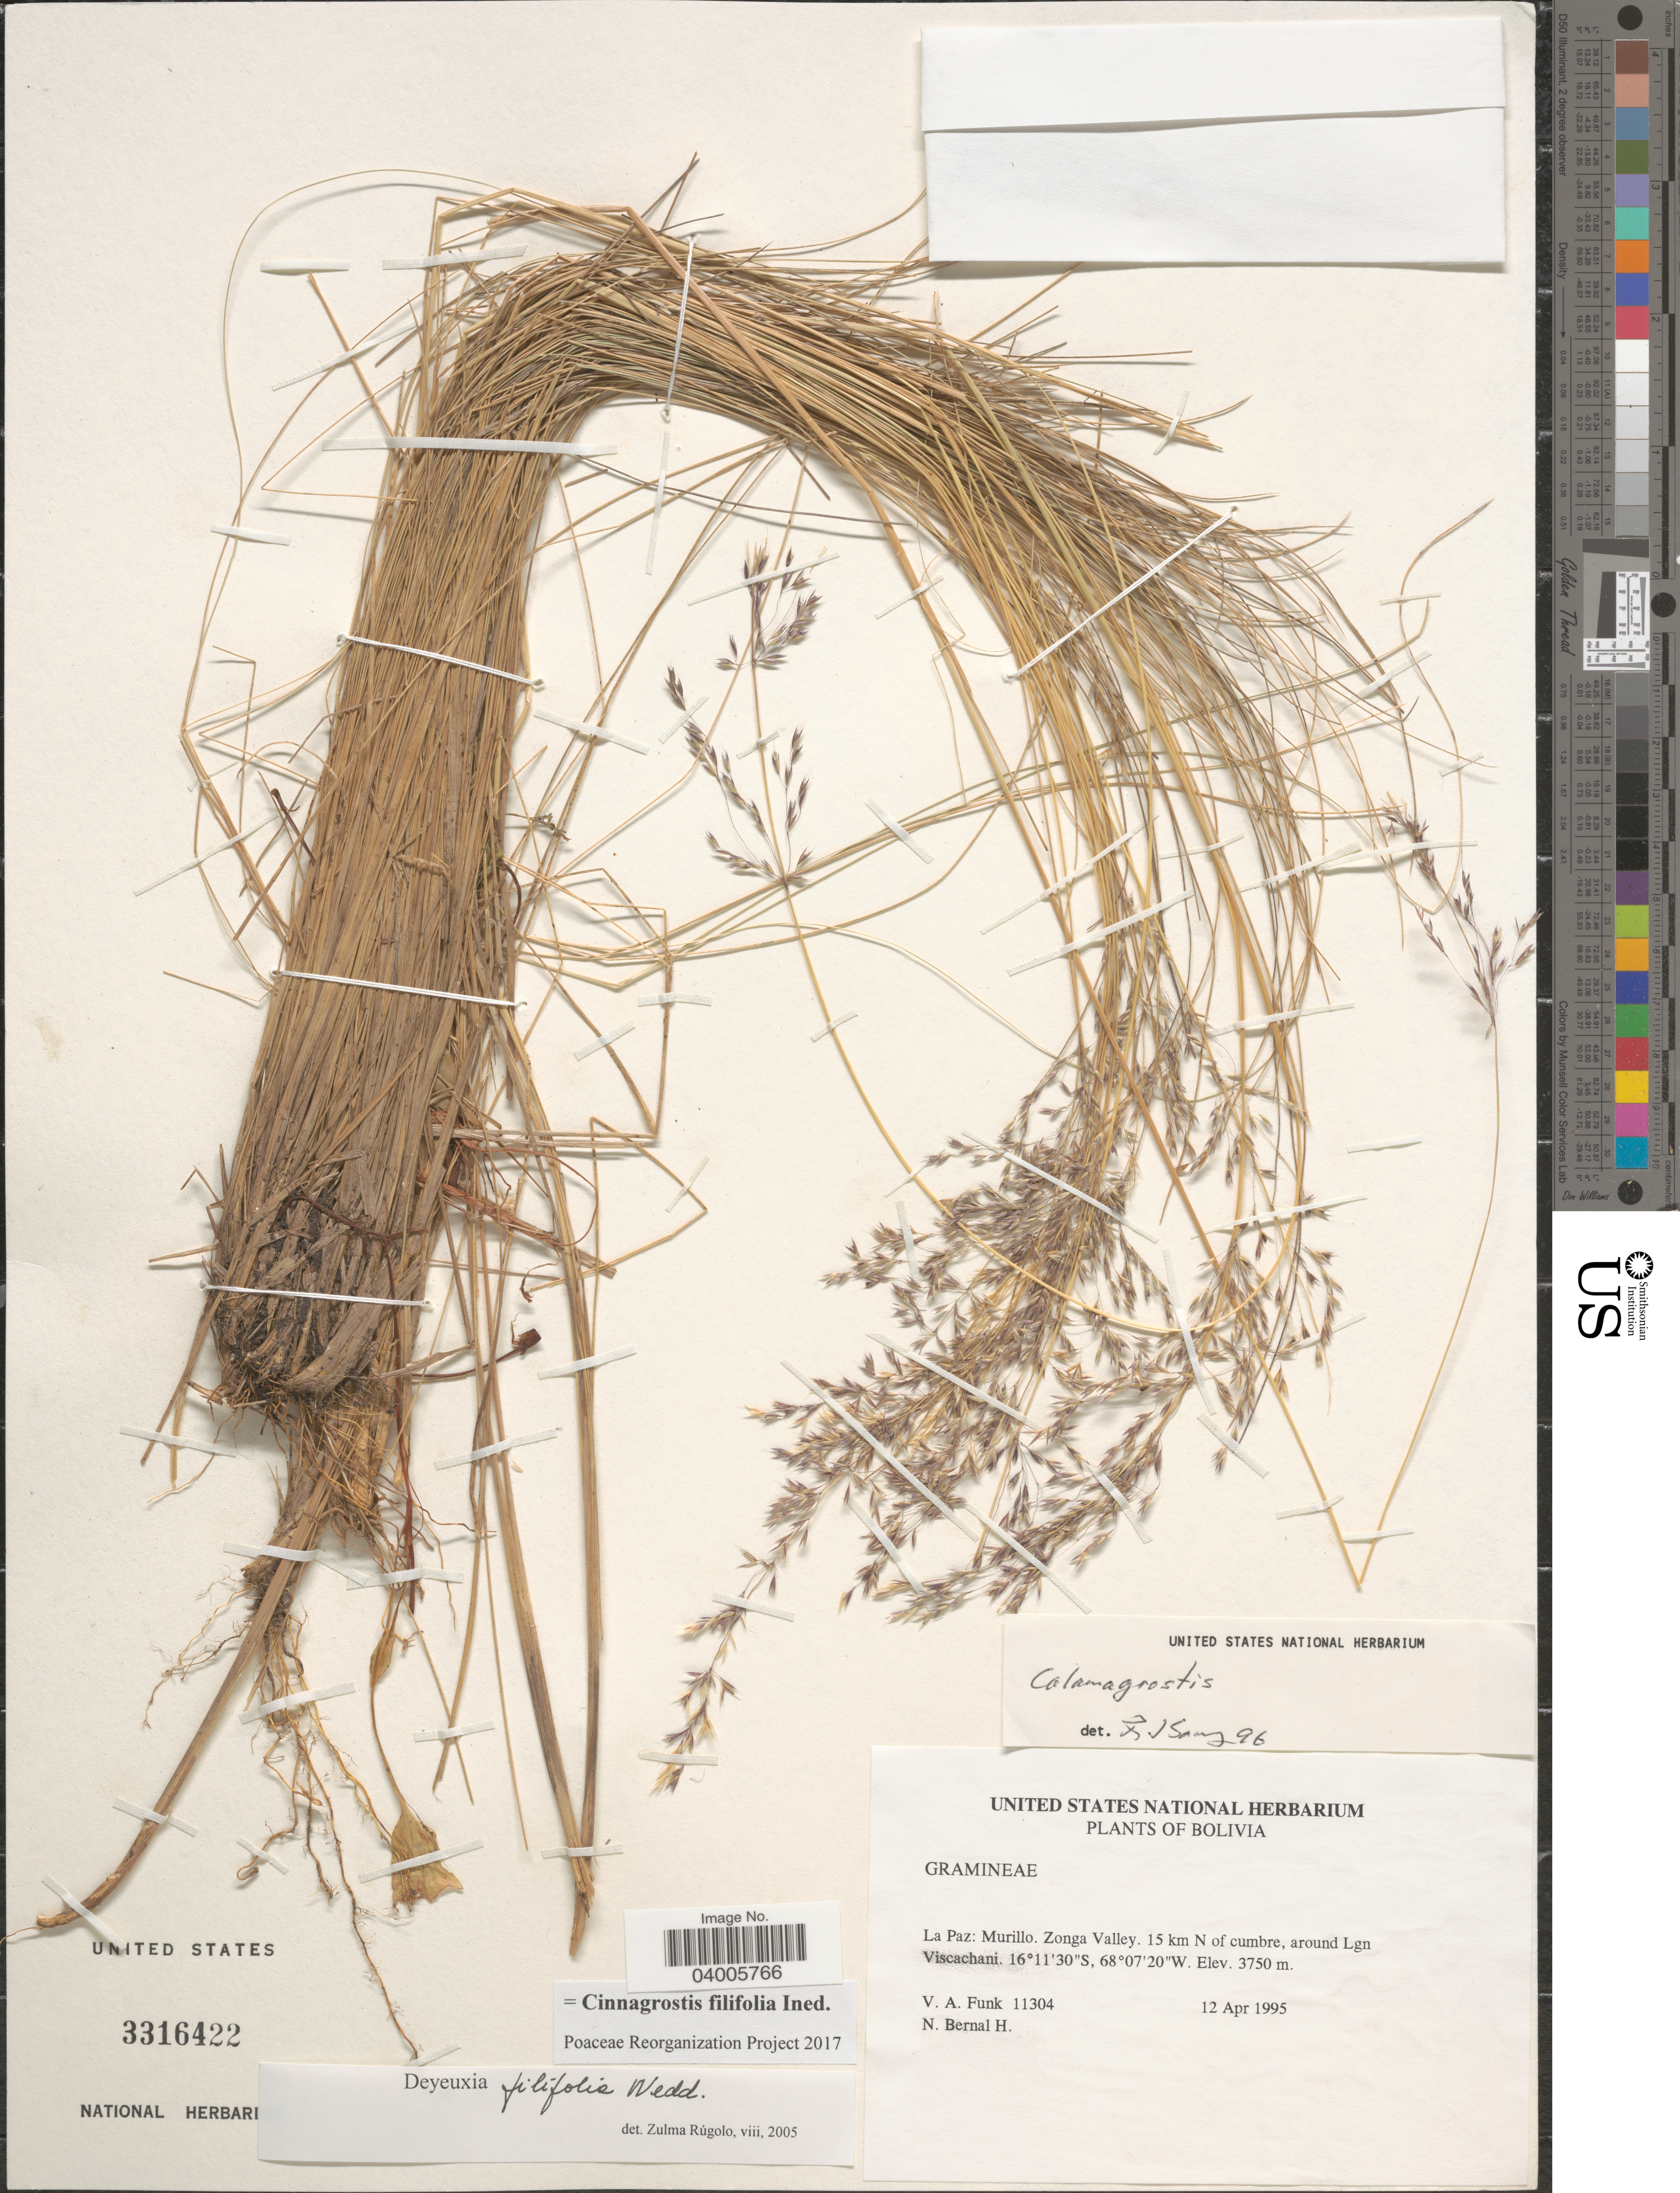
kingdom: Plantae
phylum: Tracheophyta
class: Liliopsida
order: Poales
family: Poaceae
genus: Cinnagrostis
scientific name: Cinnagrostis filifolia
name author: (Wedd.) P.M. Peterson et al.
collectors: V. Funk & N. Bernal H.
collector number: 11304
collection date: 1995-04-12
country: Bolivia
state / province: La Paz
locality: Murillo. Zonga Valley. 15 km N of cumbre, around Lgn Viscachani.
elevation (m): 3750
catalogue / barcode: US 3316422